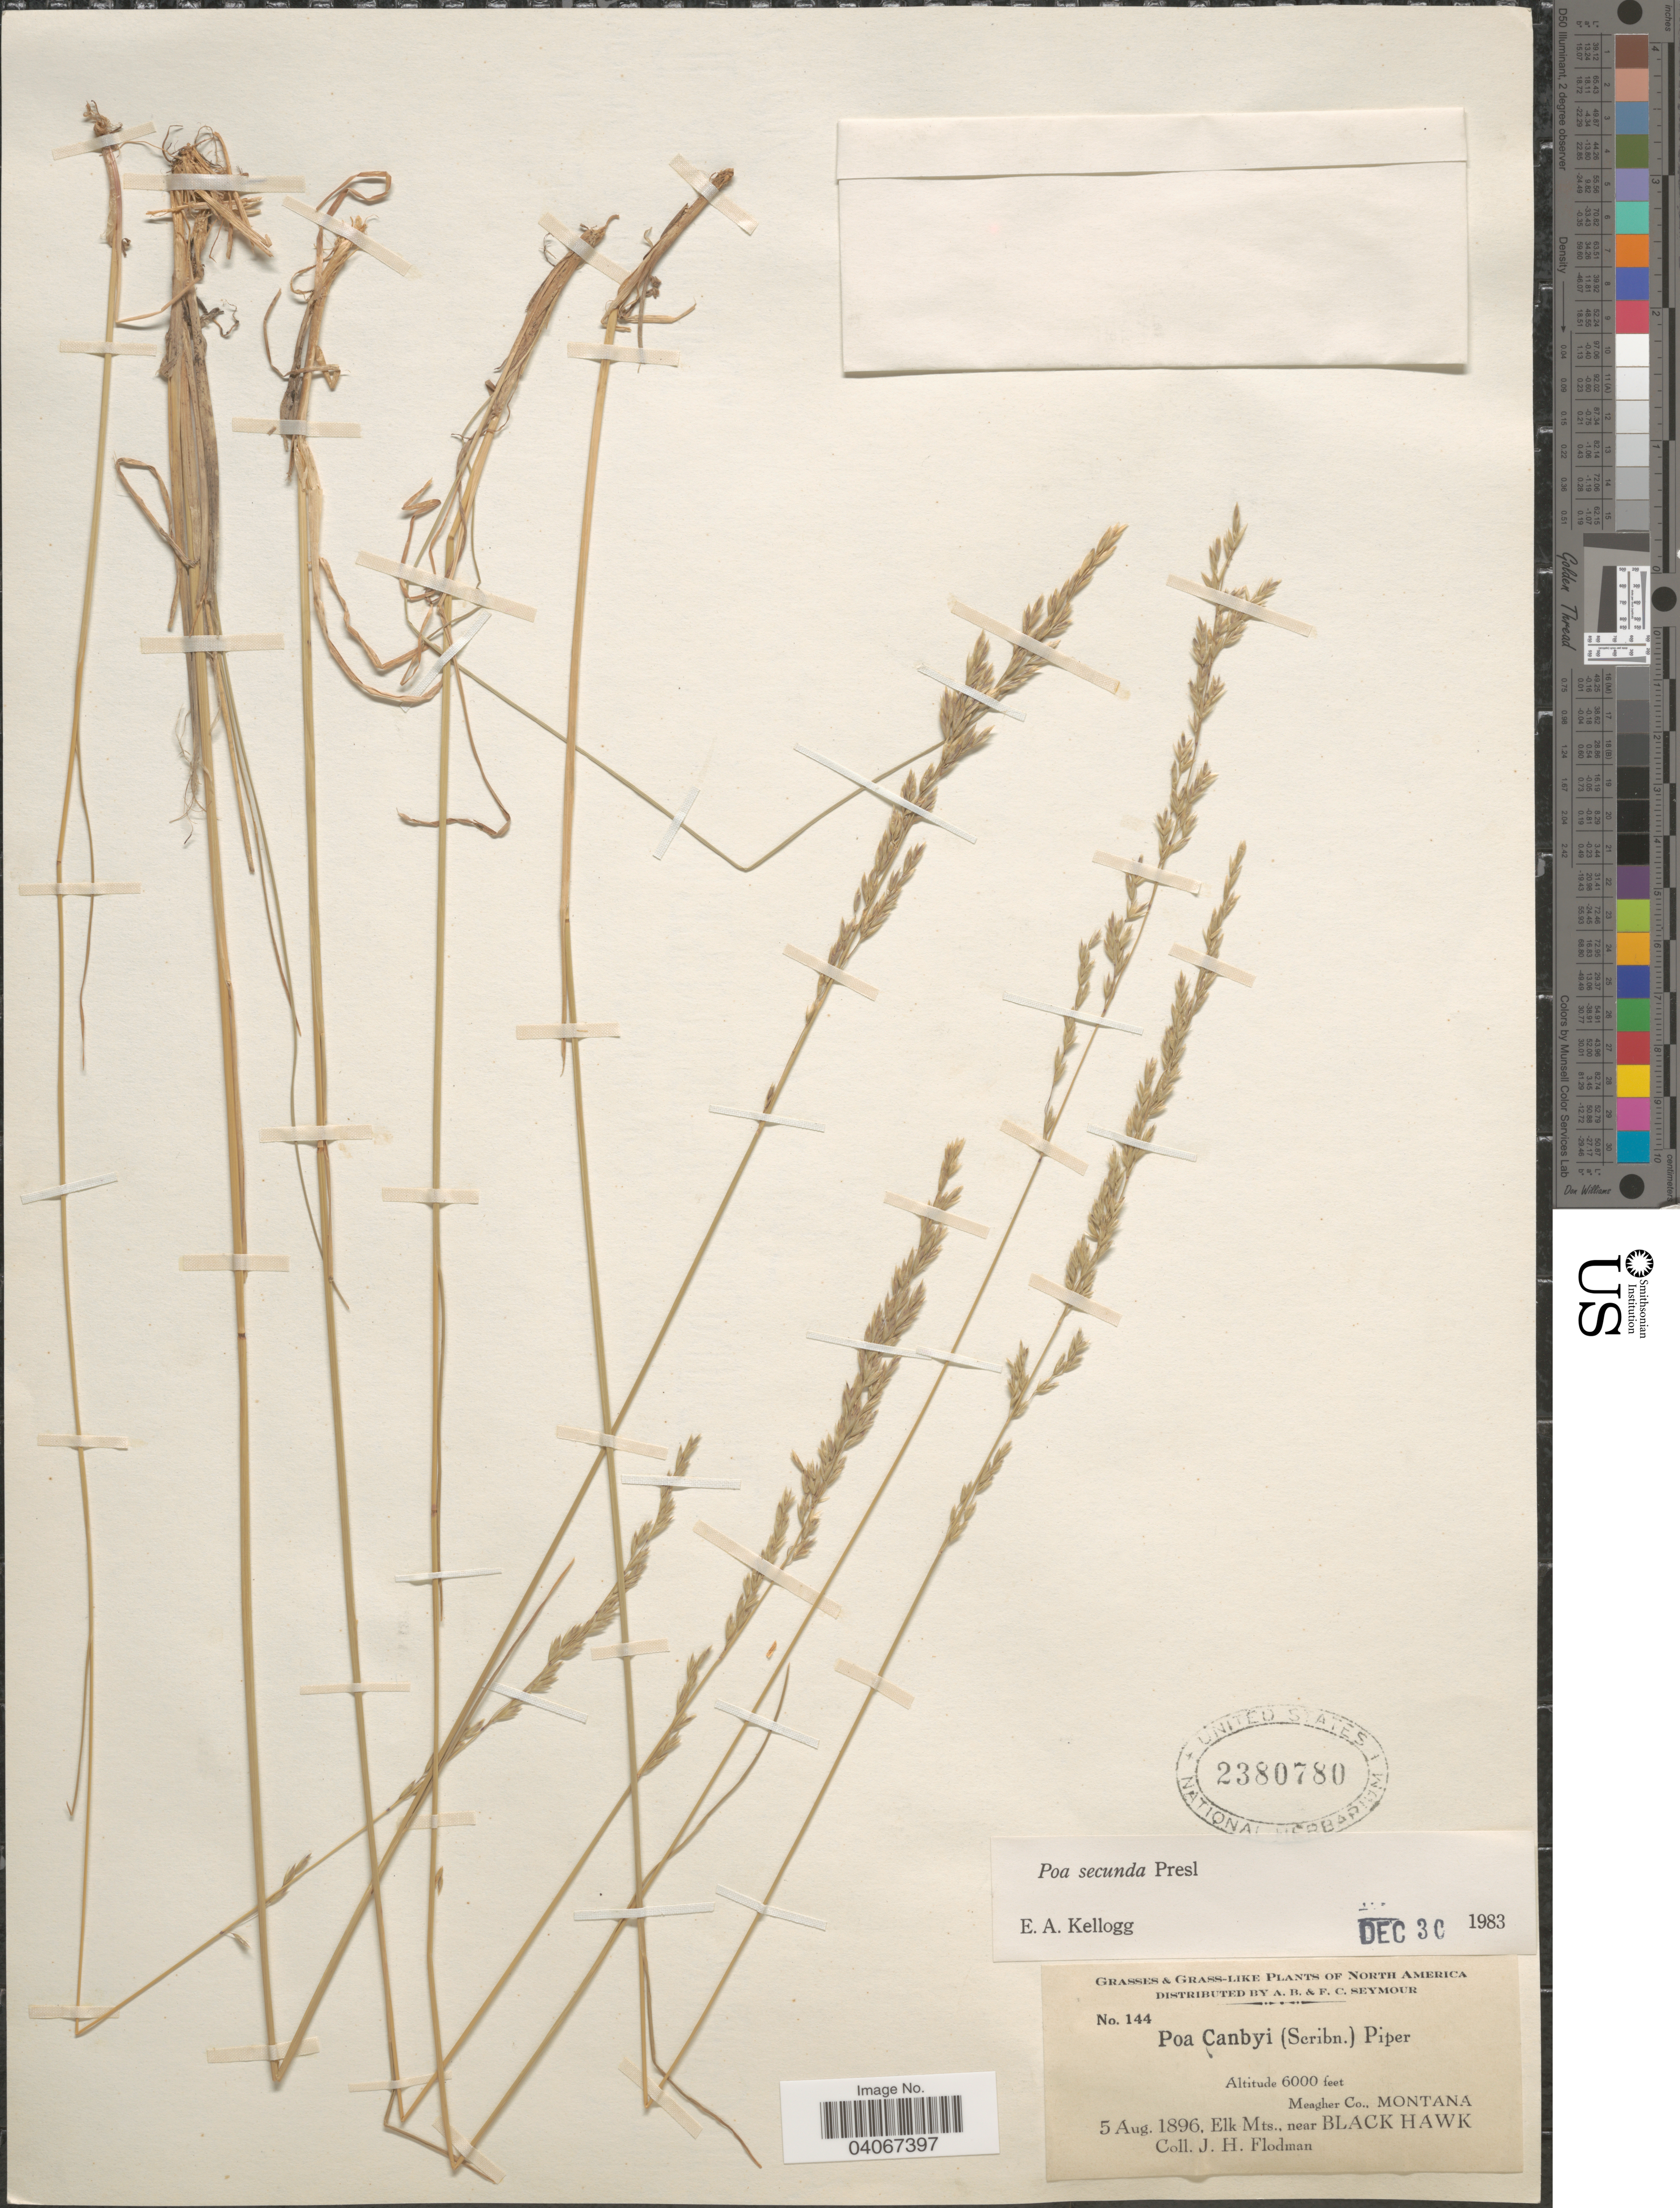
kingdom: Plantae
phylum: Tracheophyta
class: Liliopsida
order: Poales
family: Poaceae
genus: Poa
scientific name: Poa secunda subsp. secunda var. secunda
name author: J. Presl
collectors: J. Flodman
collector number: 144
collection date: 1896-08-05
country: United States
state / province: Montana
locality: Meagher Co. Elk Mts., near Black Hawk.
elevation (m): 1829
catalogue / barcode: US 2380780